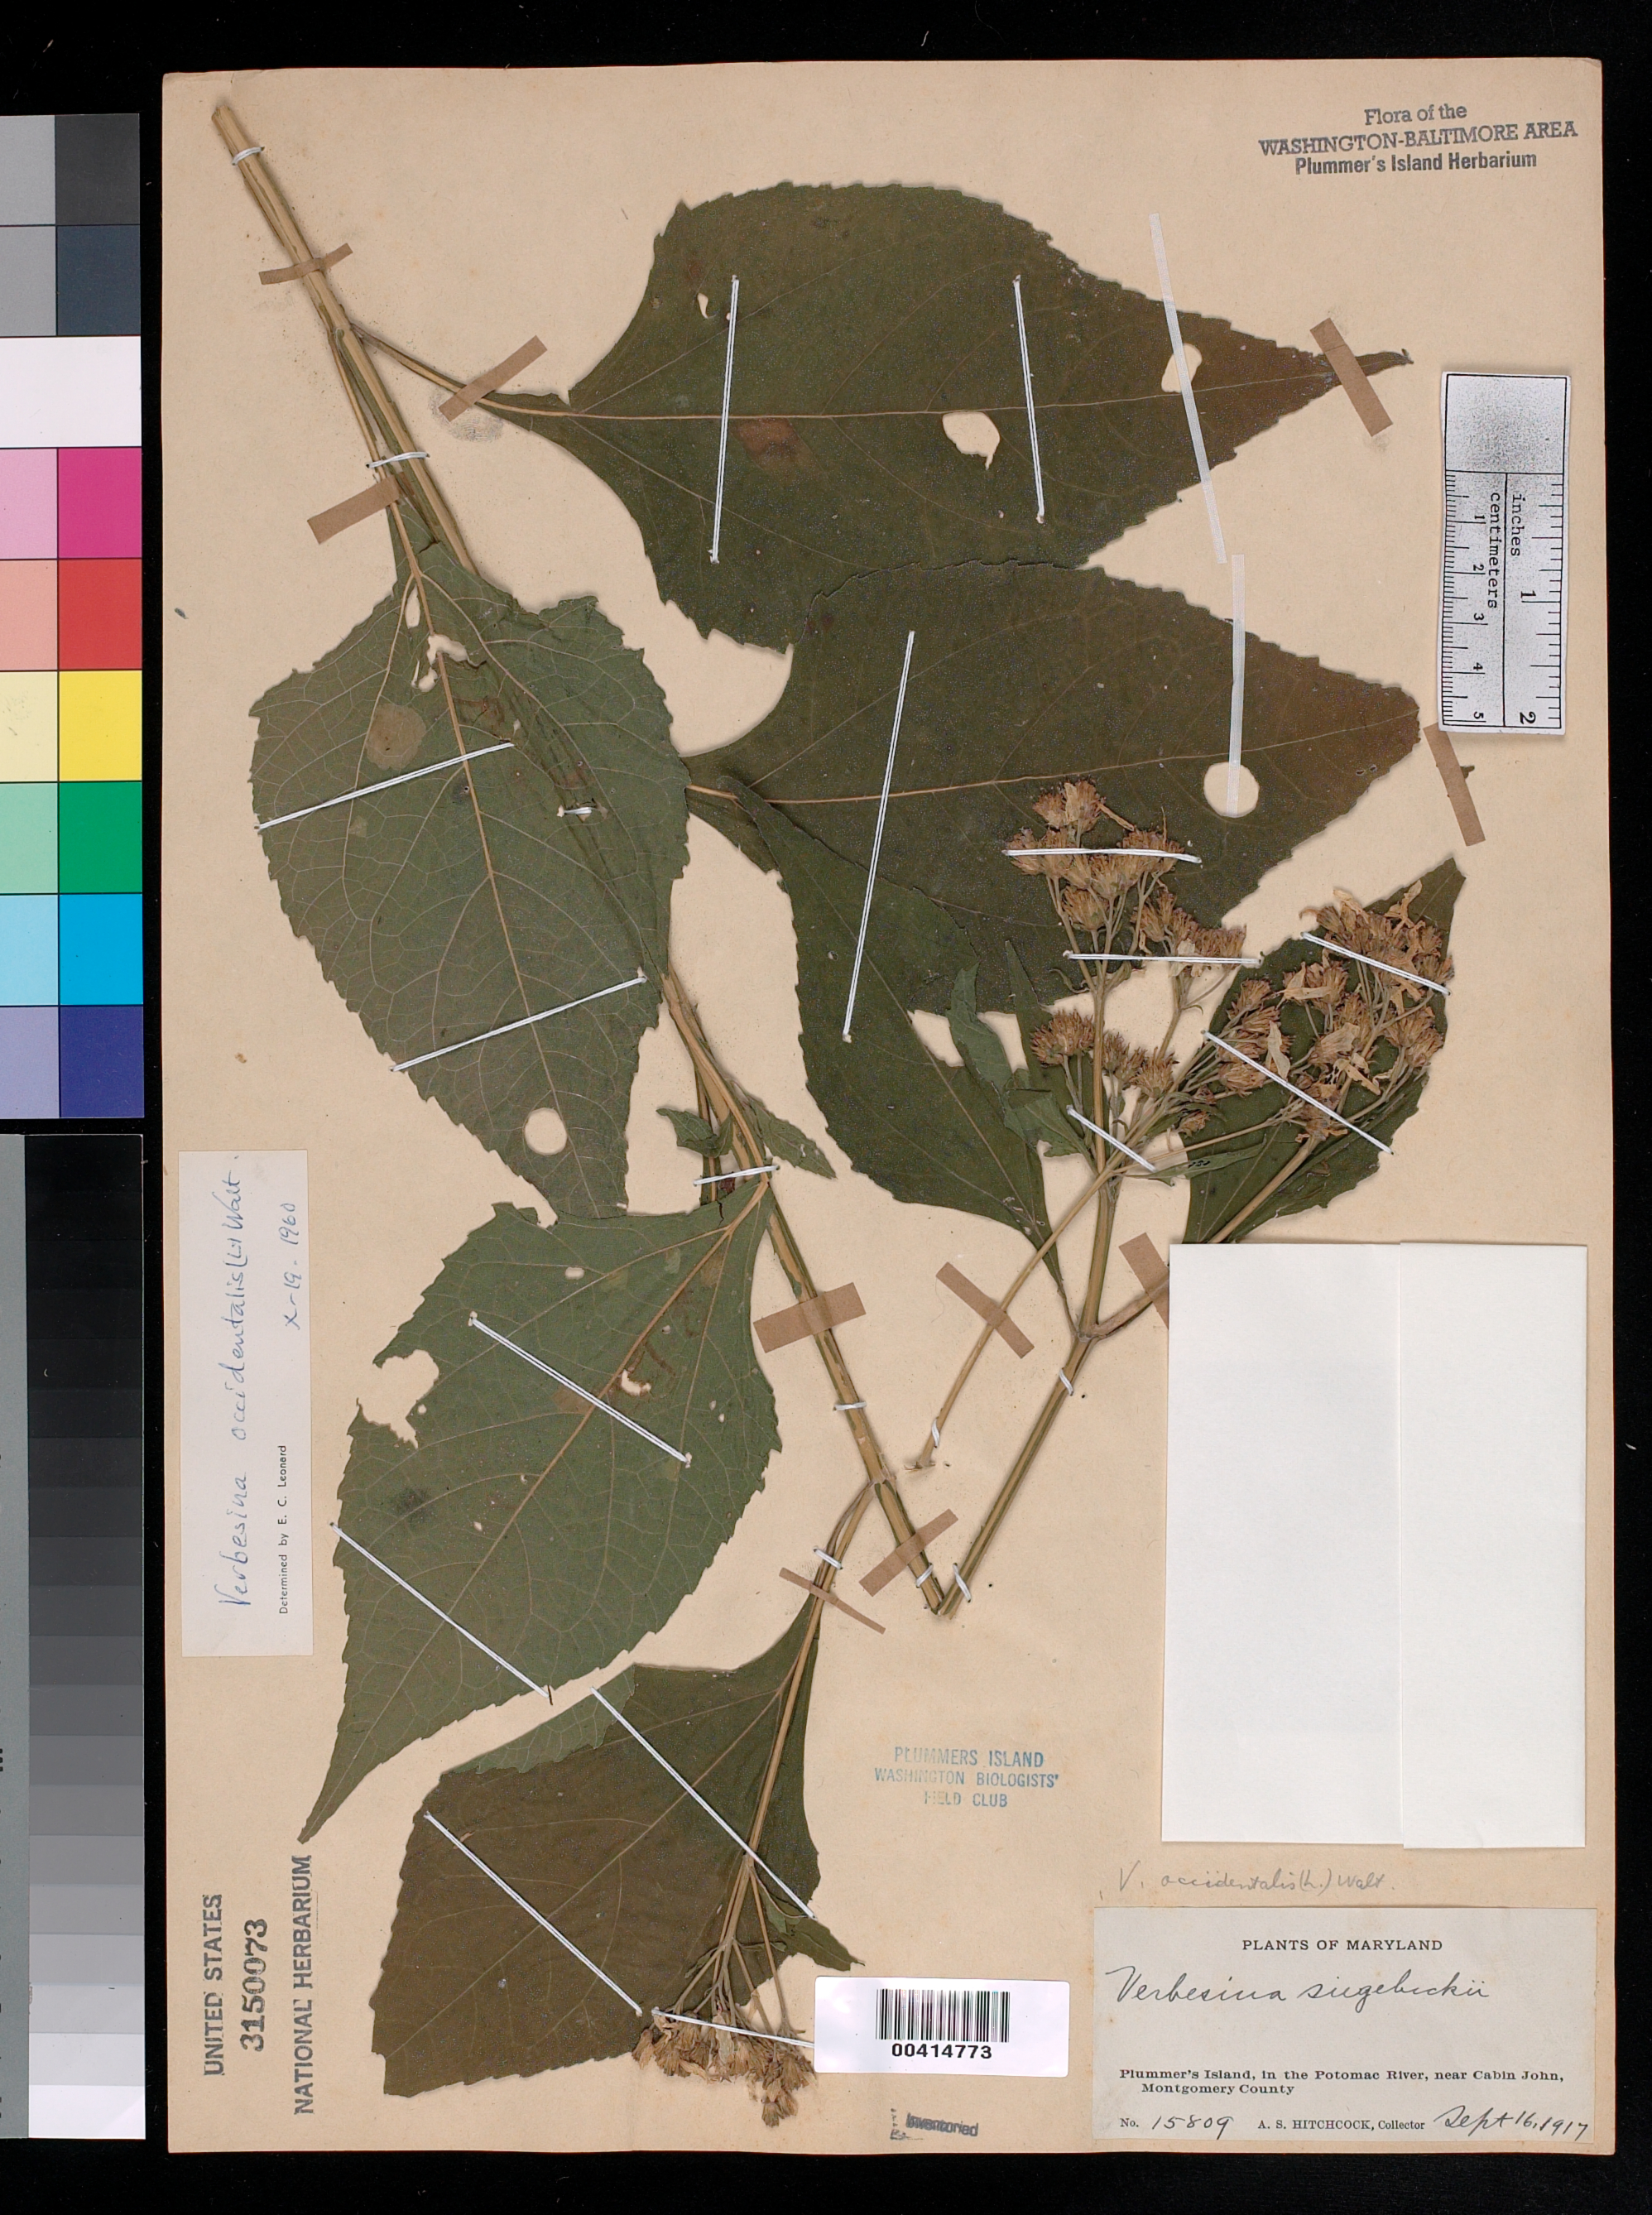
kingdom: Plantae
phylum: Tracheophyta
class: Magnoliopsida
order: Asterales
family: Asteraceae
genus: Verbesina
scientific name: Verbesina occidentalis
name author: (L.) Walter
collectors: A. S. Hitchcock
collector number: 15809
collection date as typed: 16 Sep 1917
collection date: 1917-09-16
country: United States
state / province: Maryland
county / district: Montgomery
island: Plummers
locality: Plummer's Island C. & O. Canal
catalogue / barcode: US 3150073